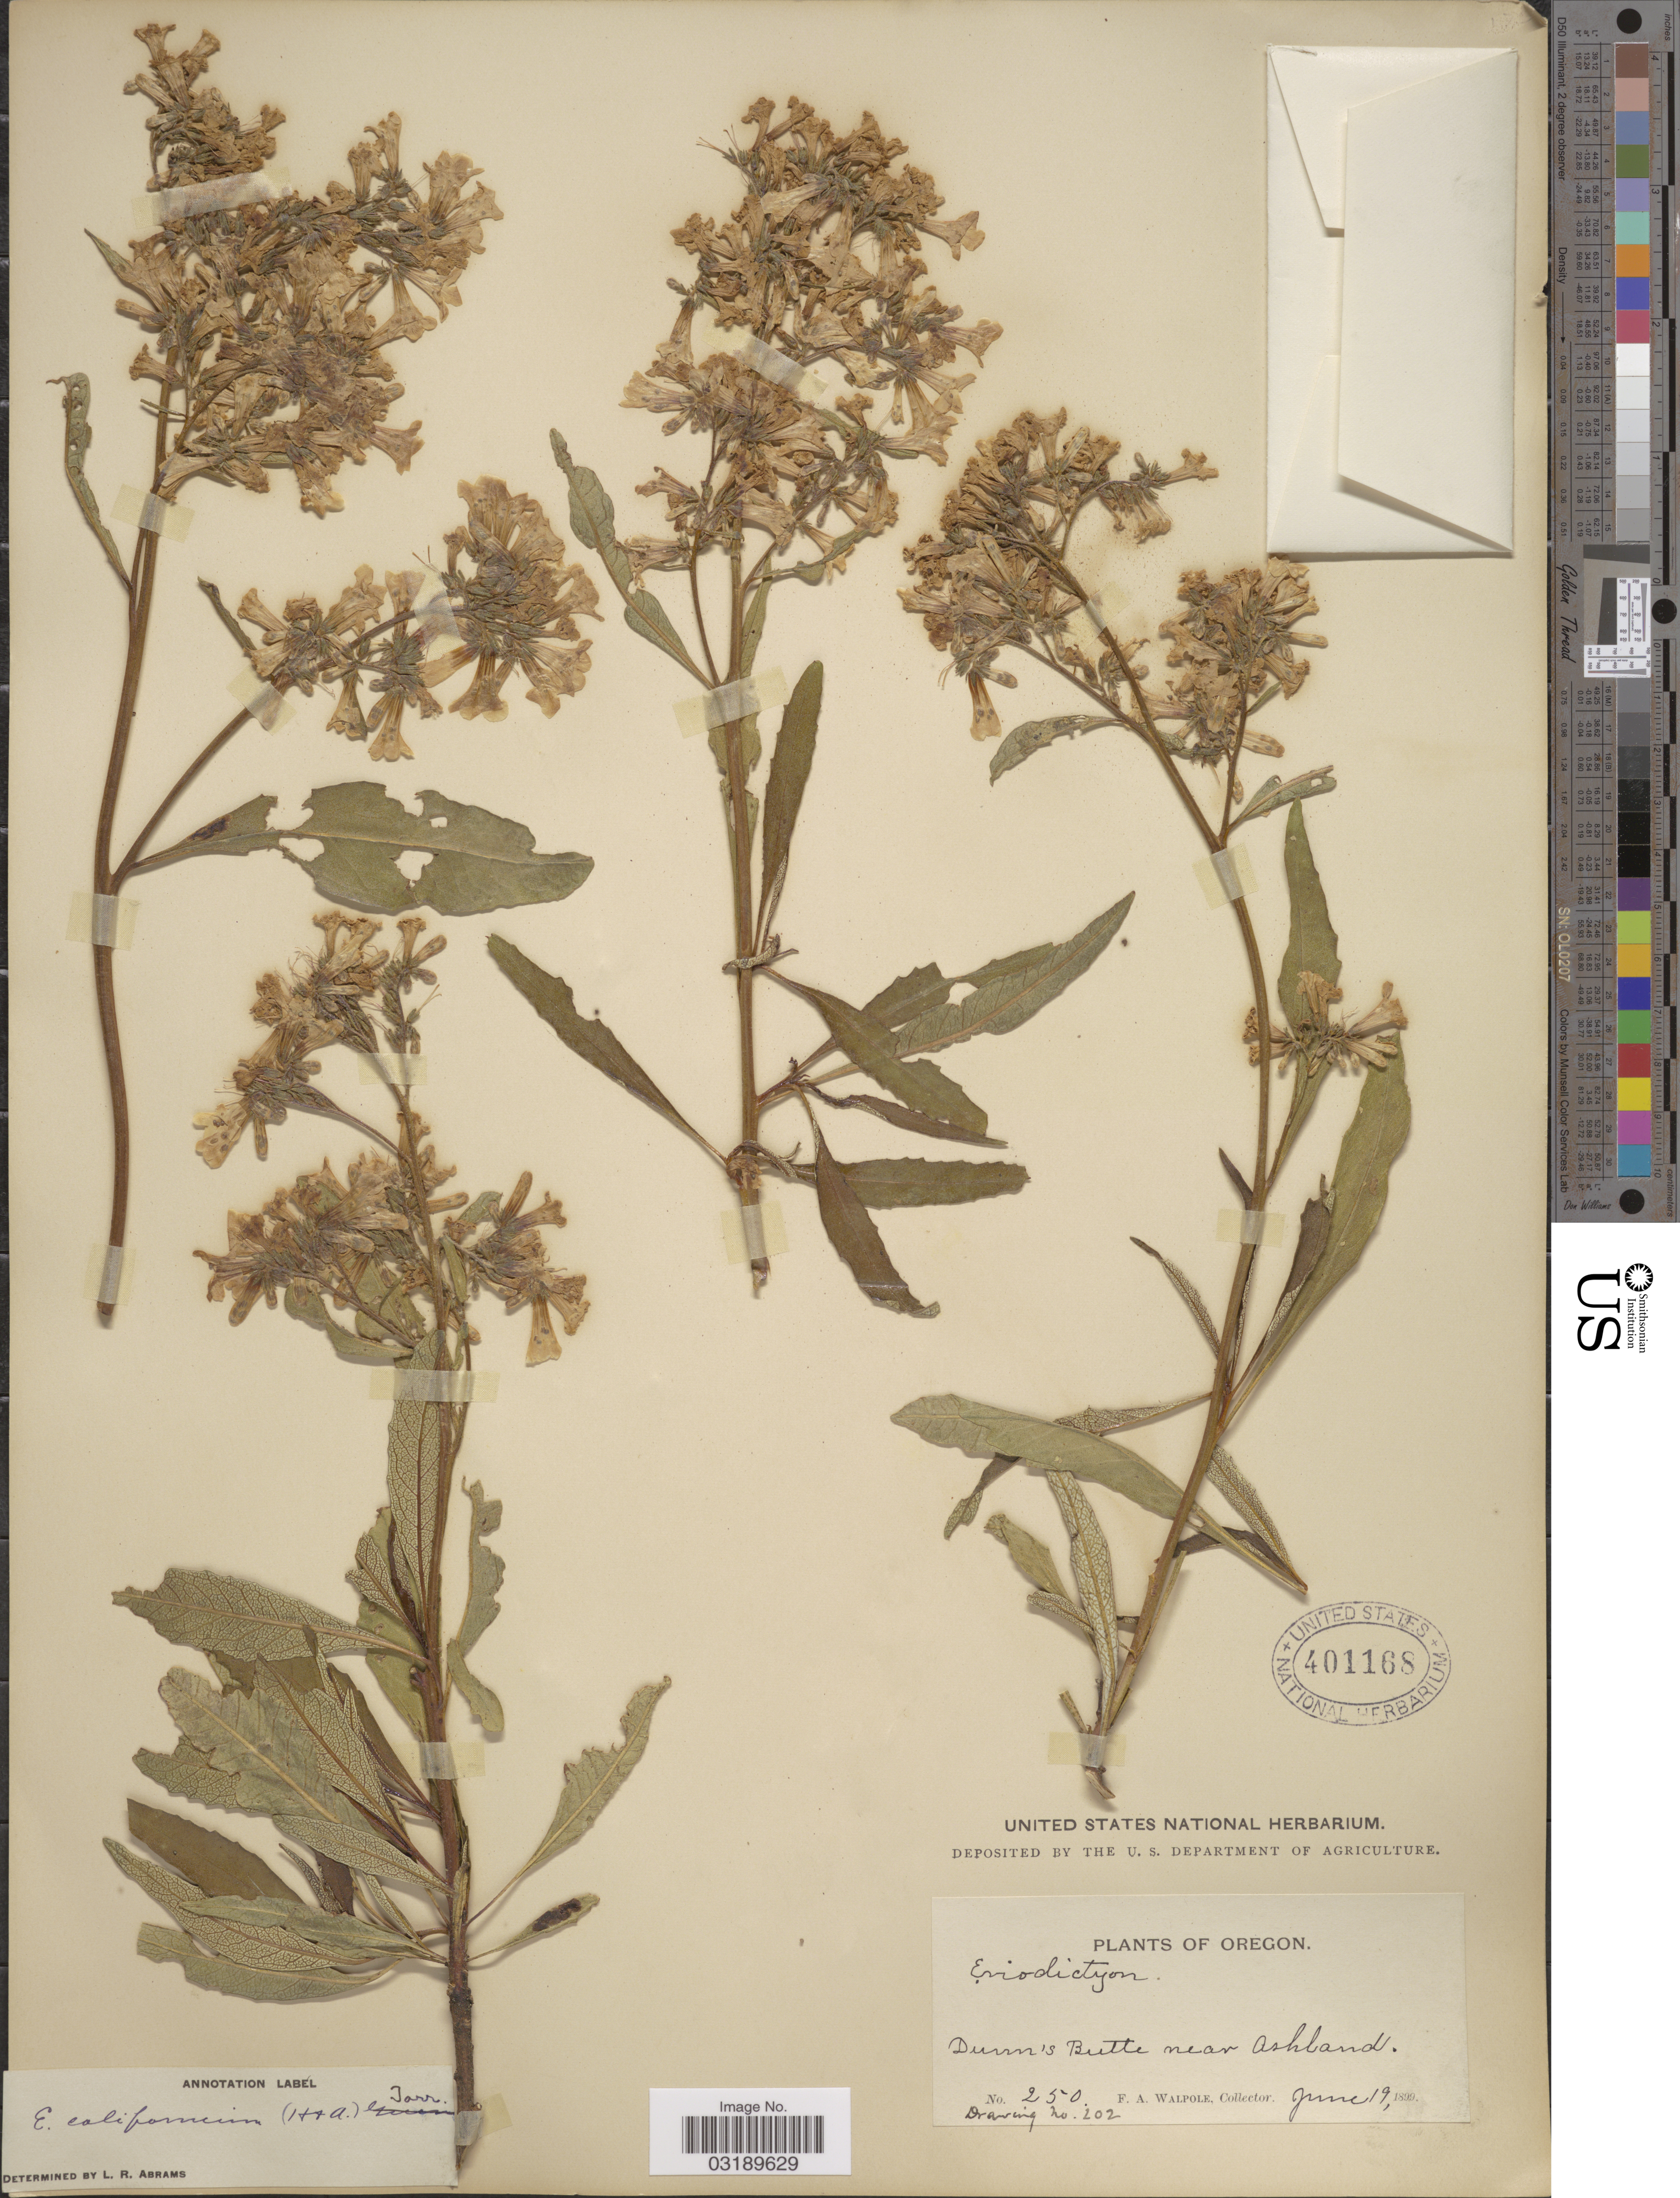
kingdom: Plantae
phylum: Tracheophyta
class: Magnoliopsida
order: Boraginales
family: Namaceae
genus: Eriodictyon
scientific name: Eriodictyon californicum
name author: (Hook. & Arn.) Torr.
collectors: F. Walpole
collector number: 250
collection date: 1899-06-19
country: United States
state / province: Oregon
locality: Dunn's Butte near Ashland.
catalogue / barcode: US 401168